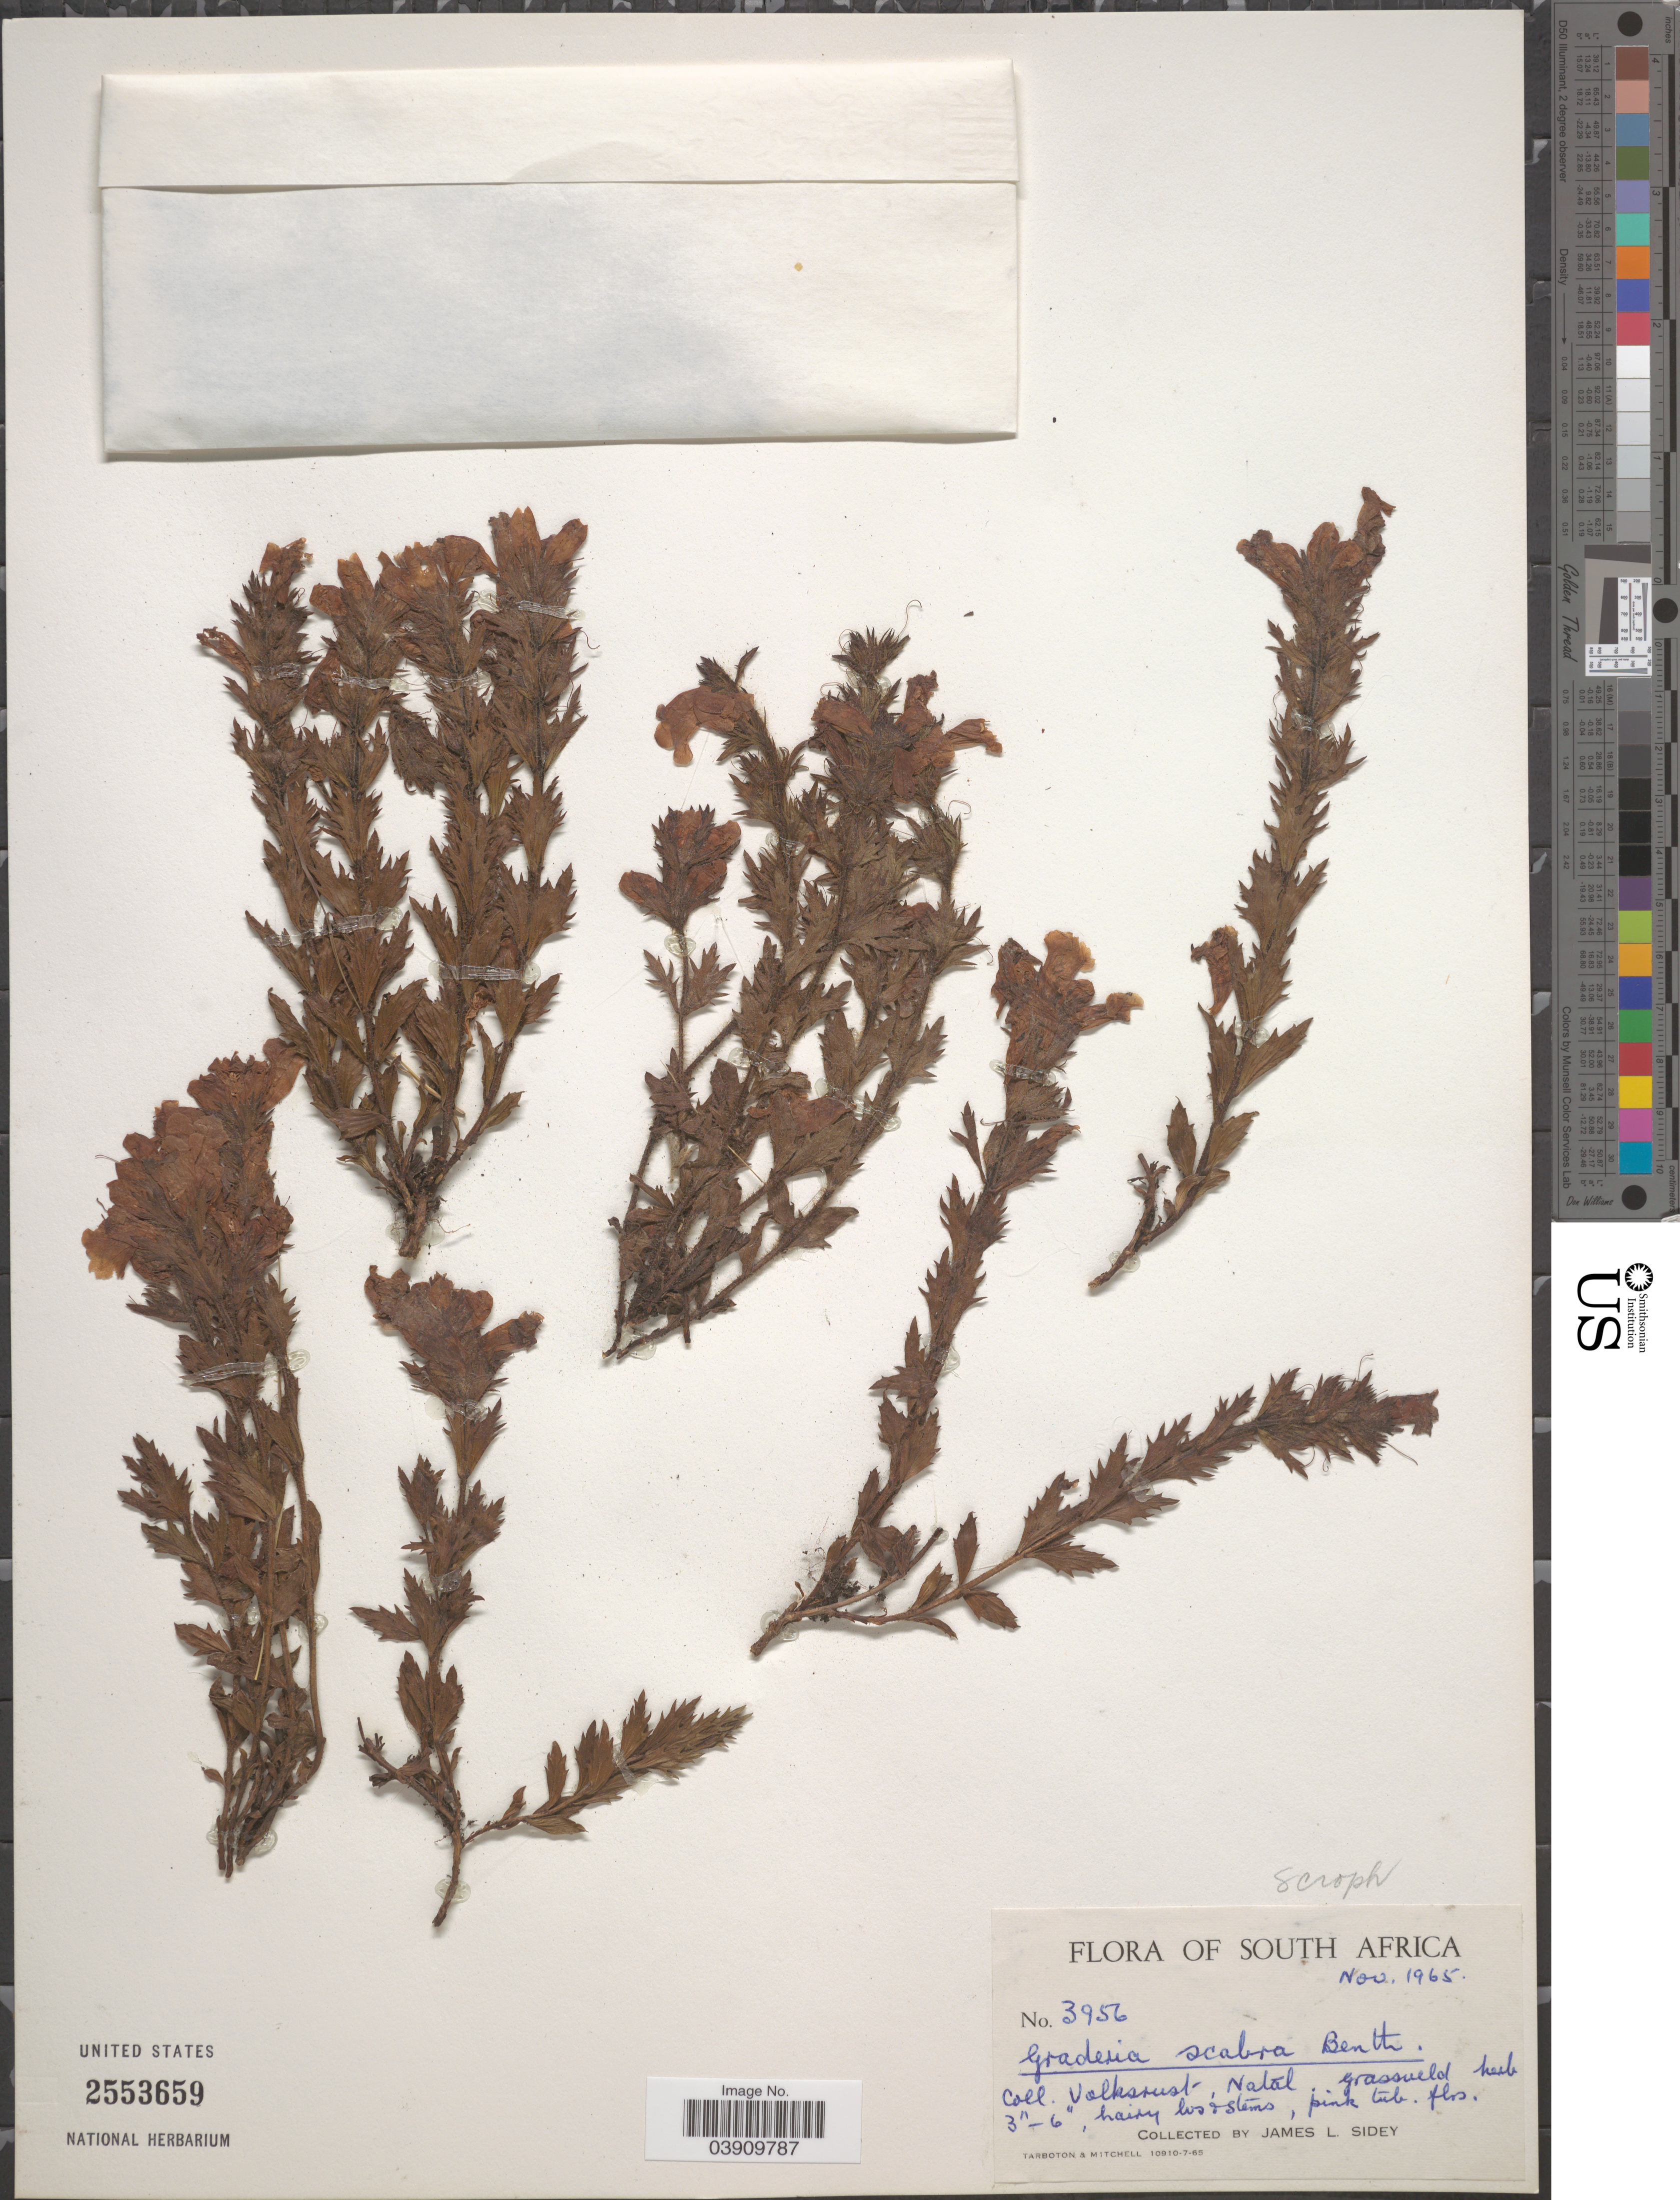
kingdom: Plantae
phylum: Tracheophyta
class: Magnoliopsida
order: Lamiales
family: Orobanchaceae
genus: Graderia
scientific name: Graderia scabra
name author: Benth.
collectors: J. L. Sidey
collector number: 3956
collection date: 1965-11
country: South Africa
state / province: KwaZulu-Natal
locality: Volksrust, Natal.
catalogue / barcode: US 2553659